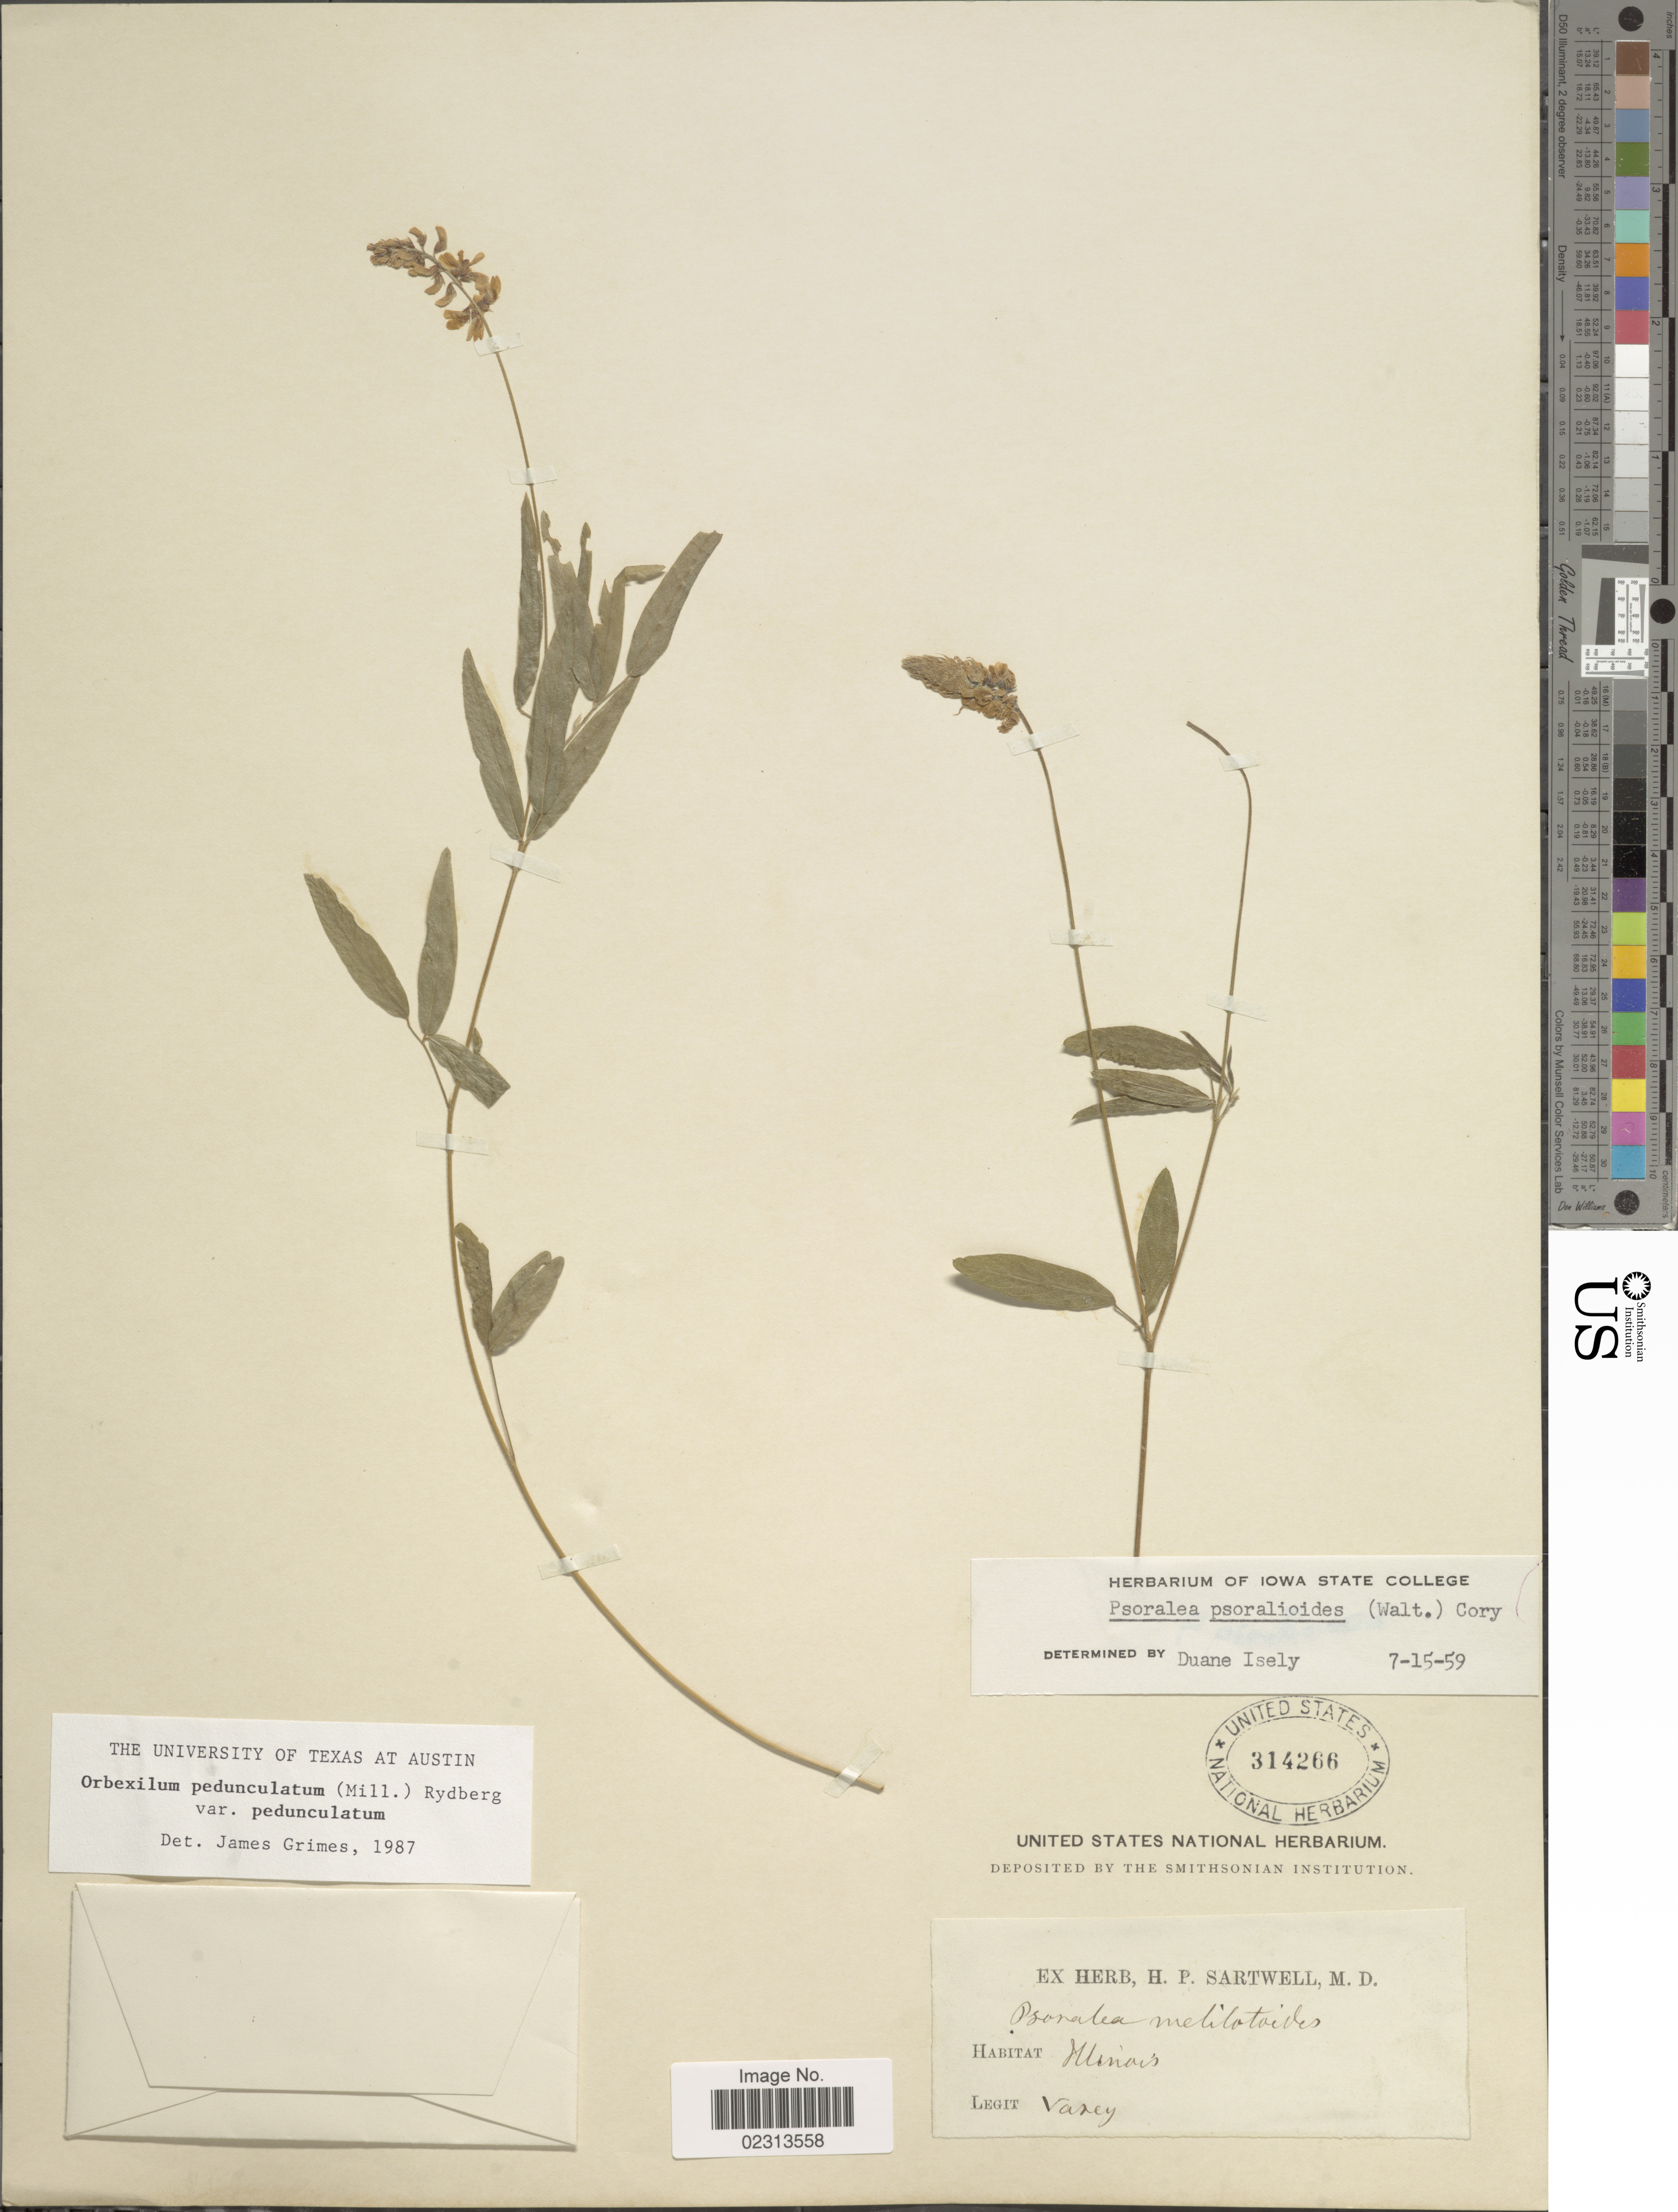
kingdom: Plantae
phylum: Tracheophyta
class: Magnoliopsida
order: Fabales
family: Fabaceae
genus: Orbexilum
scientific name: Orbexilum pedunculatum var. pedunculatum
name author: (Miller) Rydberg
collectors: Vasey, --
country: United States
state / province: Illinois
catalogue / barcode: US 314266